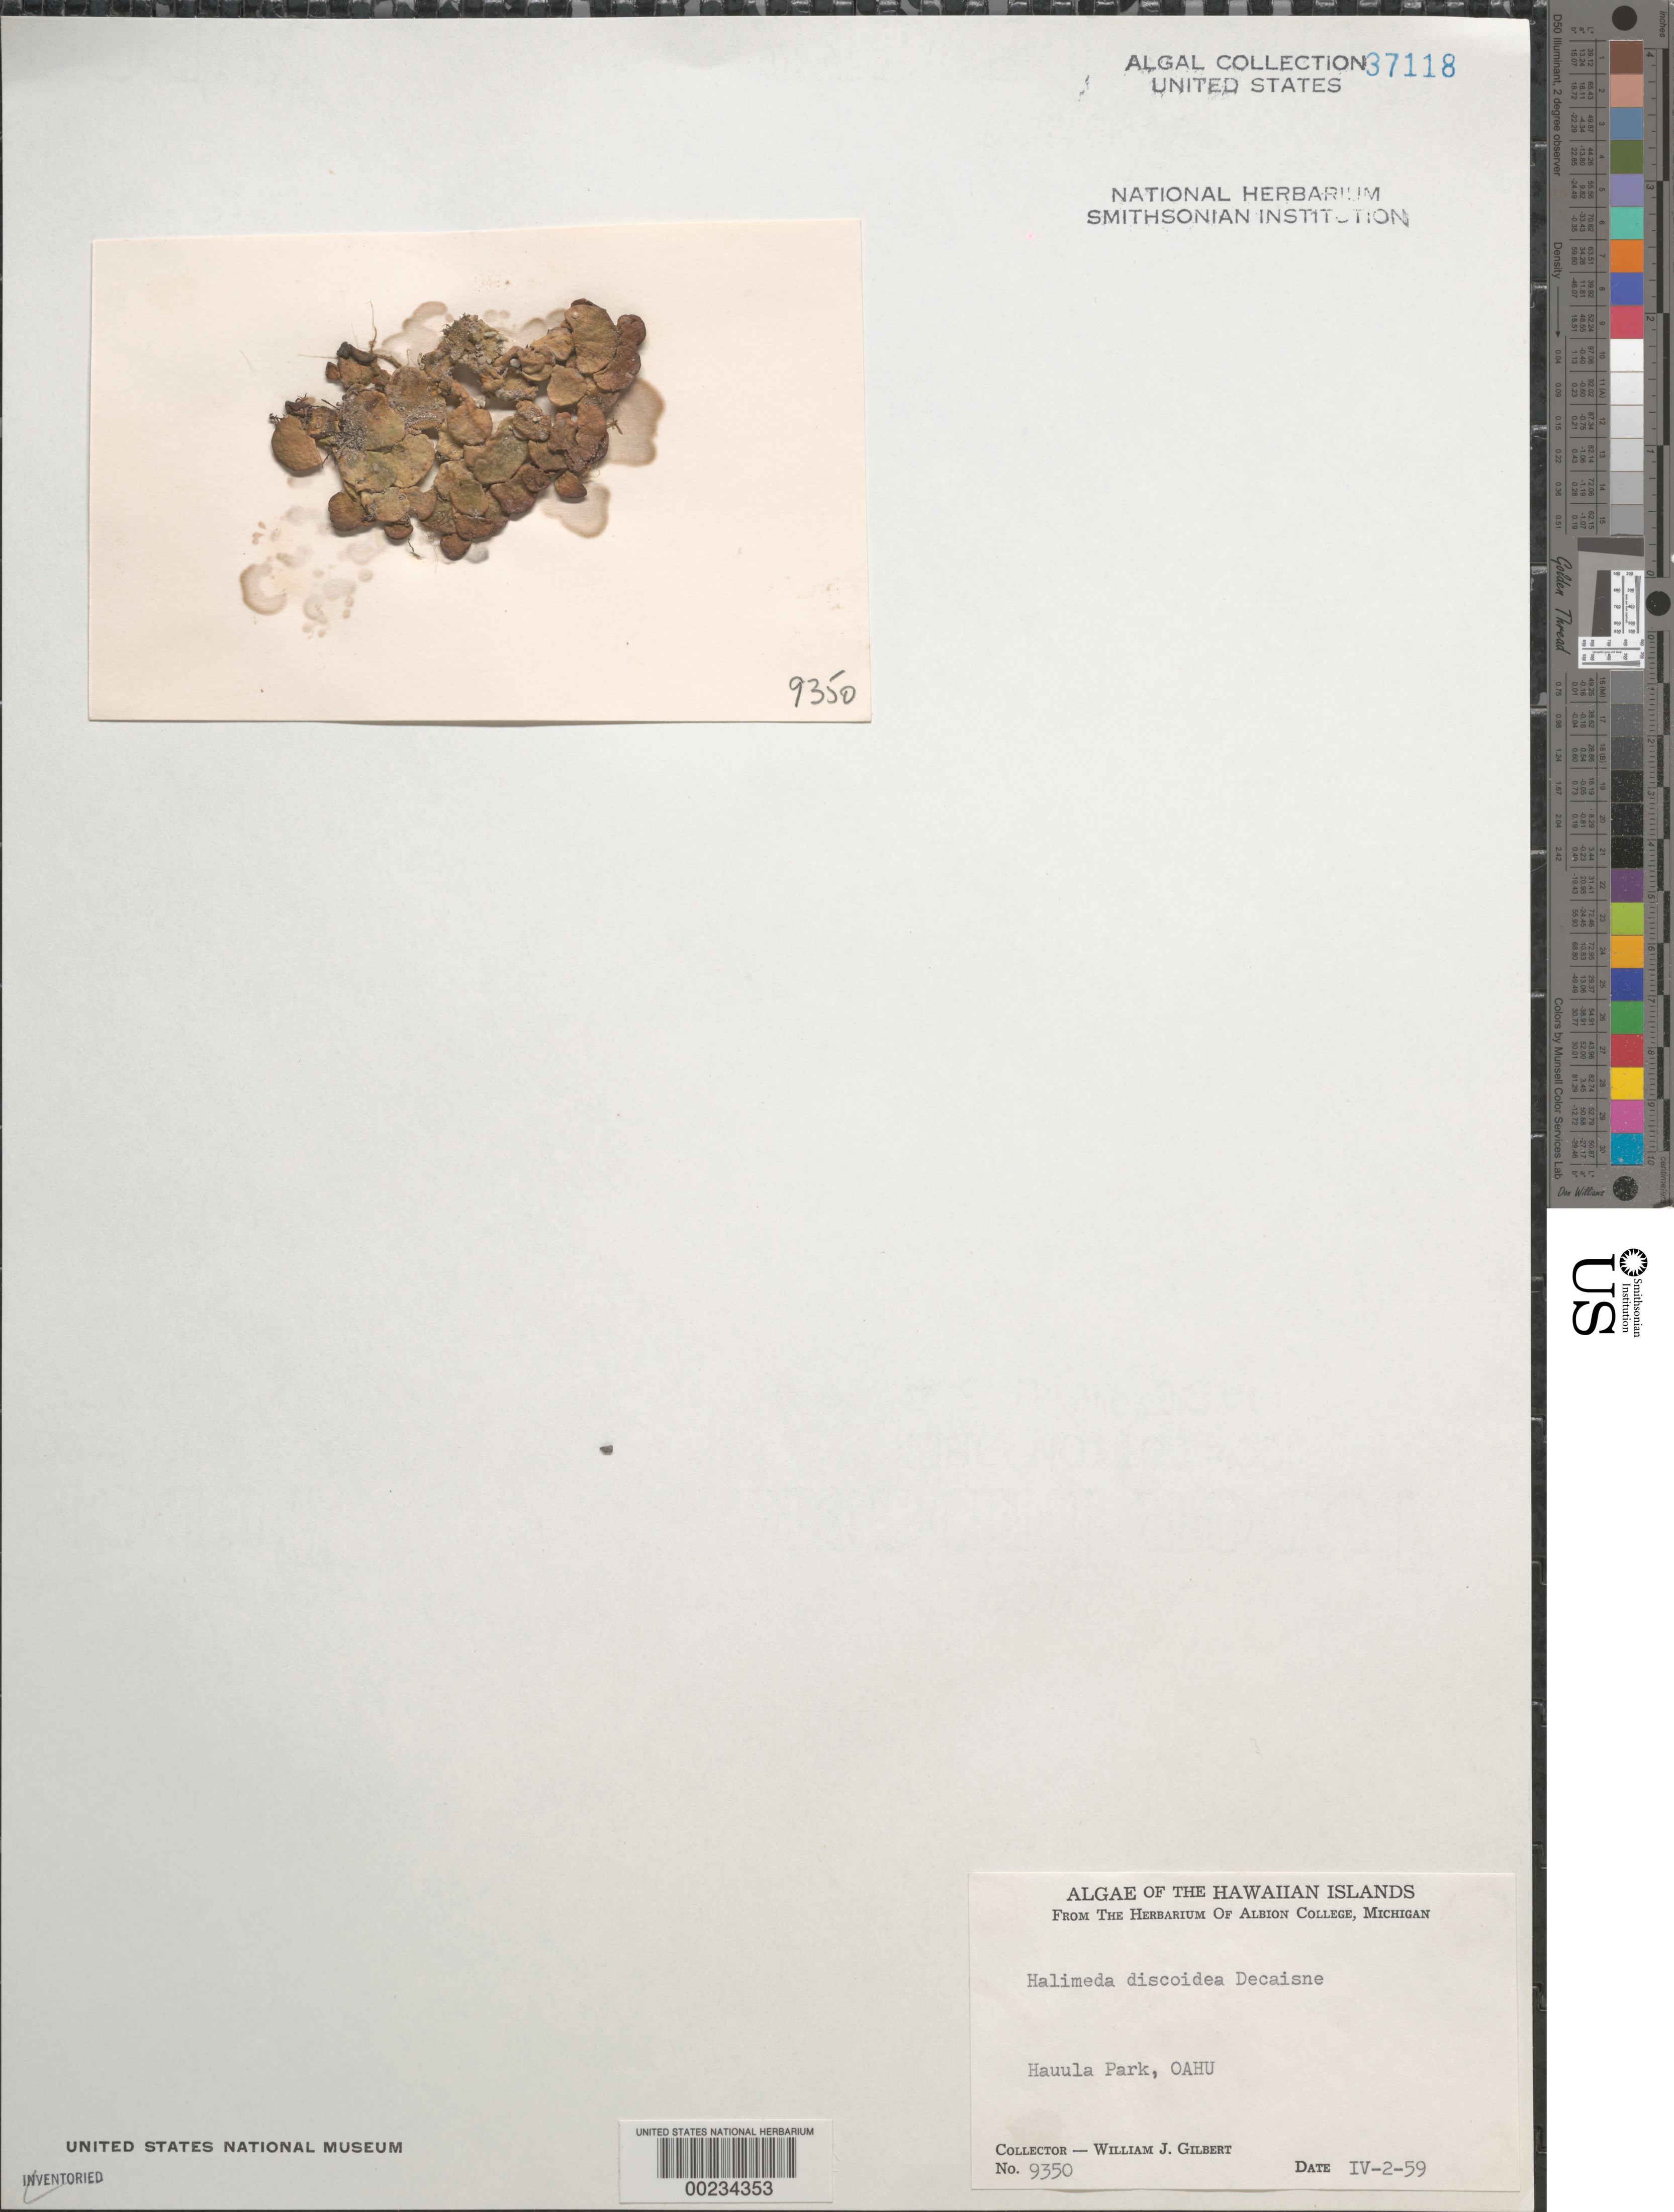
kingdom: Plantae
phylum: Chlorophyta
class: Ulvophyceae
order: Bryopsidales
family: Halimedaceae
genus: Halimeda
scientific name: Halimeda discoidea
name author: Decne.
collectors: W. J. Gilbert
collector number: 9350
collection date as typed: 02 Apr 1959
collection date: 1959-04-02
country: United States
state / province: Hawaii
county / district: Honolulu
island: Oahu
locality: Hau'ula Park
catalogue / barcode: US 37118